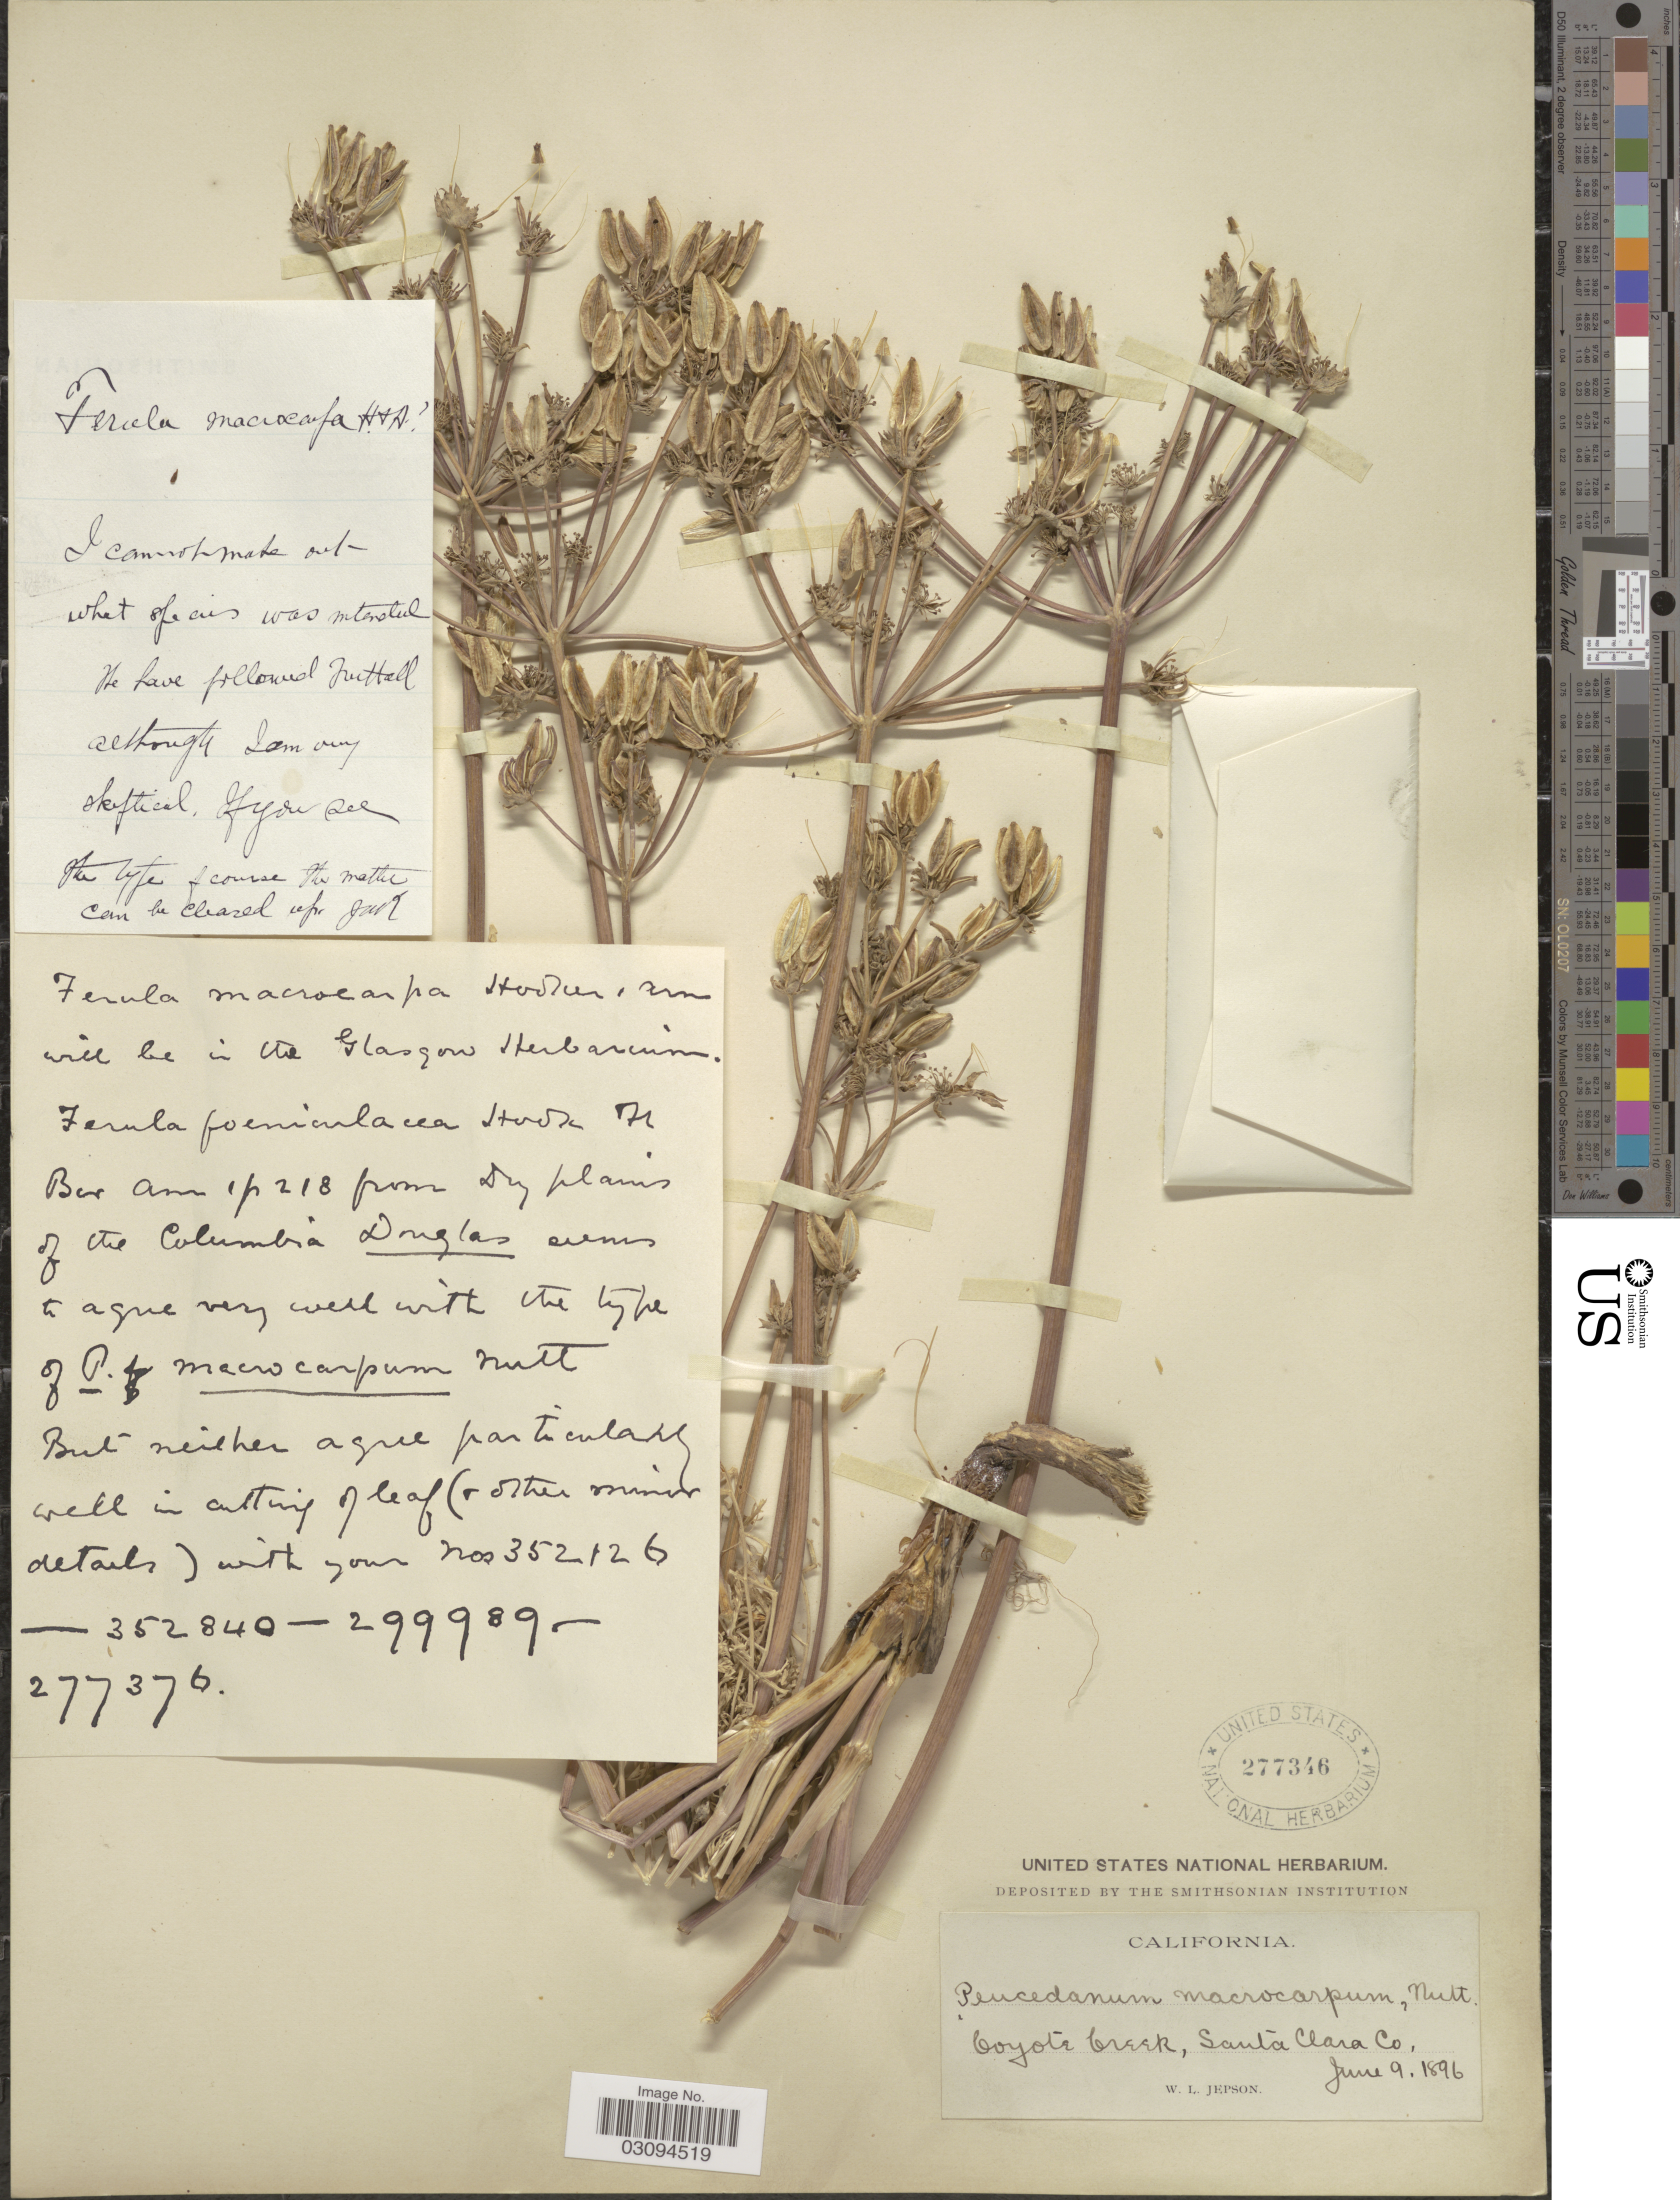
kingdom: Plantae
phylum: Tracheophyta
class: Magnoliopsida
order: Apiales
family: Apiaceae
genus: Lomatium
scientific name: Lomatium macrocarpum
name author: (Hook. et al.) J.M. Coult. & Rose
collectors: W. L. Jepson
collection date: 1896-06-09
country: United States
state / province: California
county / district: Santa Clara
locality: Coyote Creek, Santa Clara Co. Columbia Douglas.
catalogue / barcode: US 277346